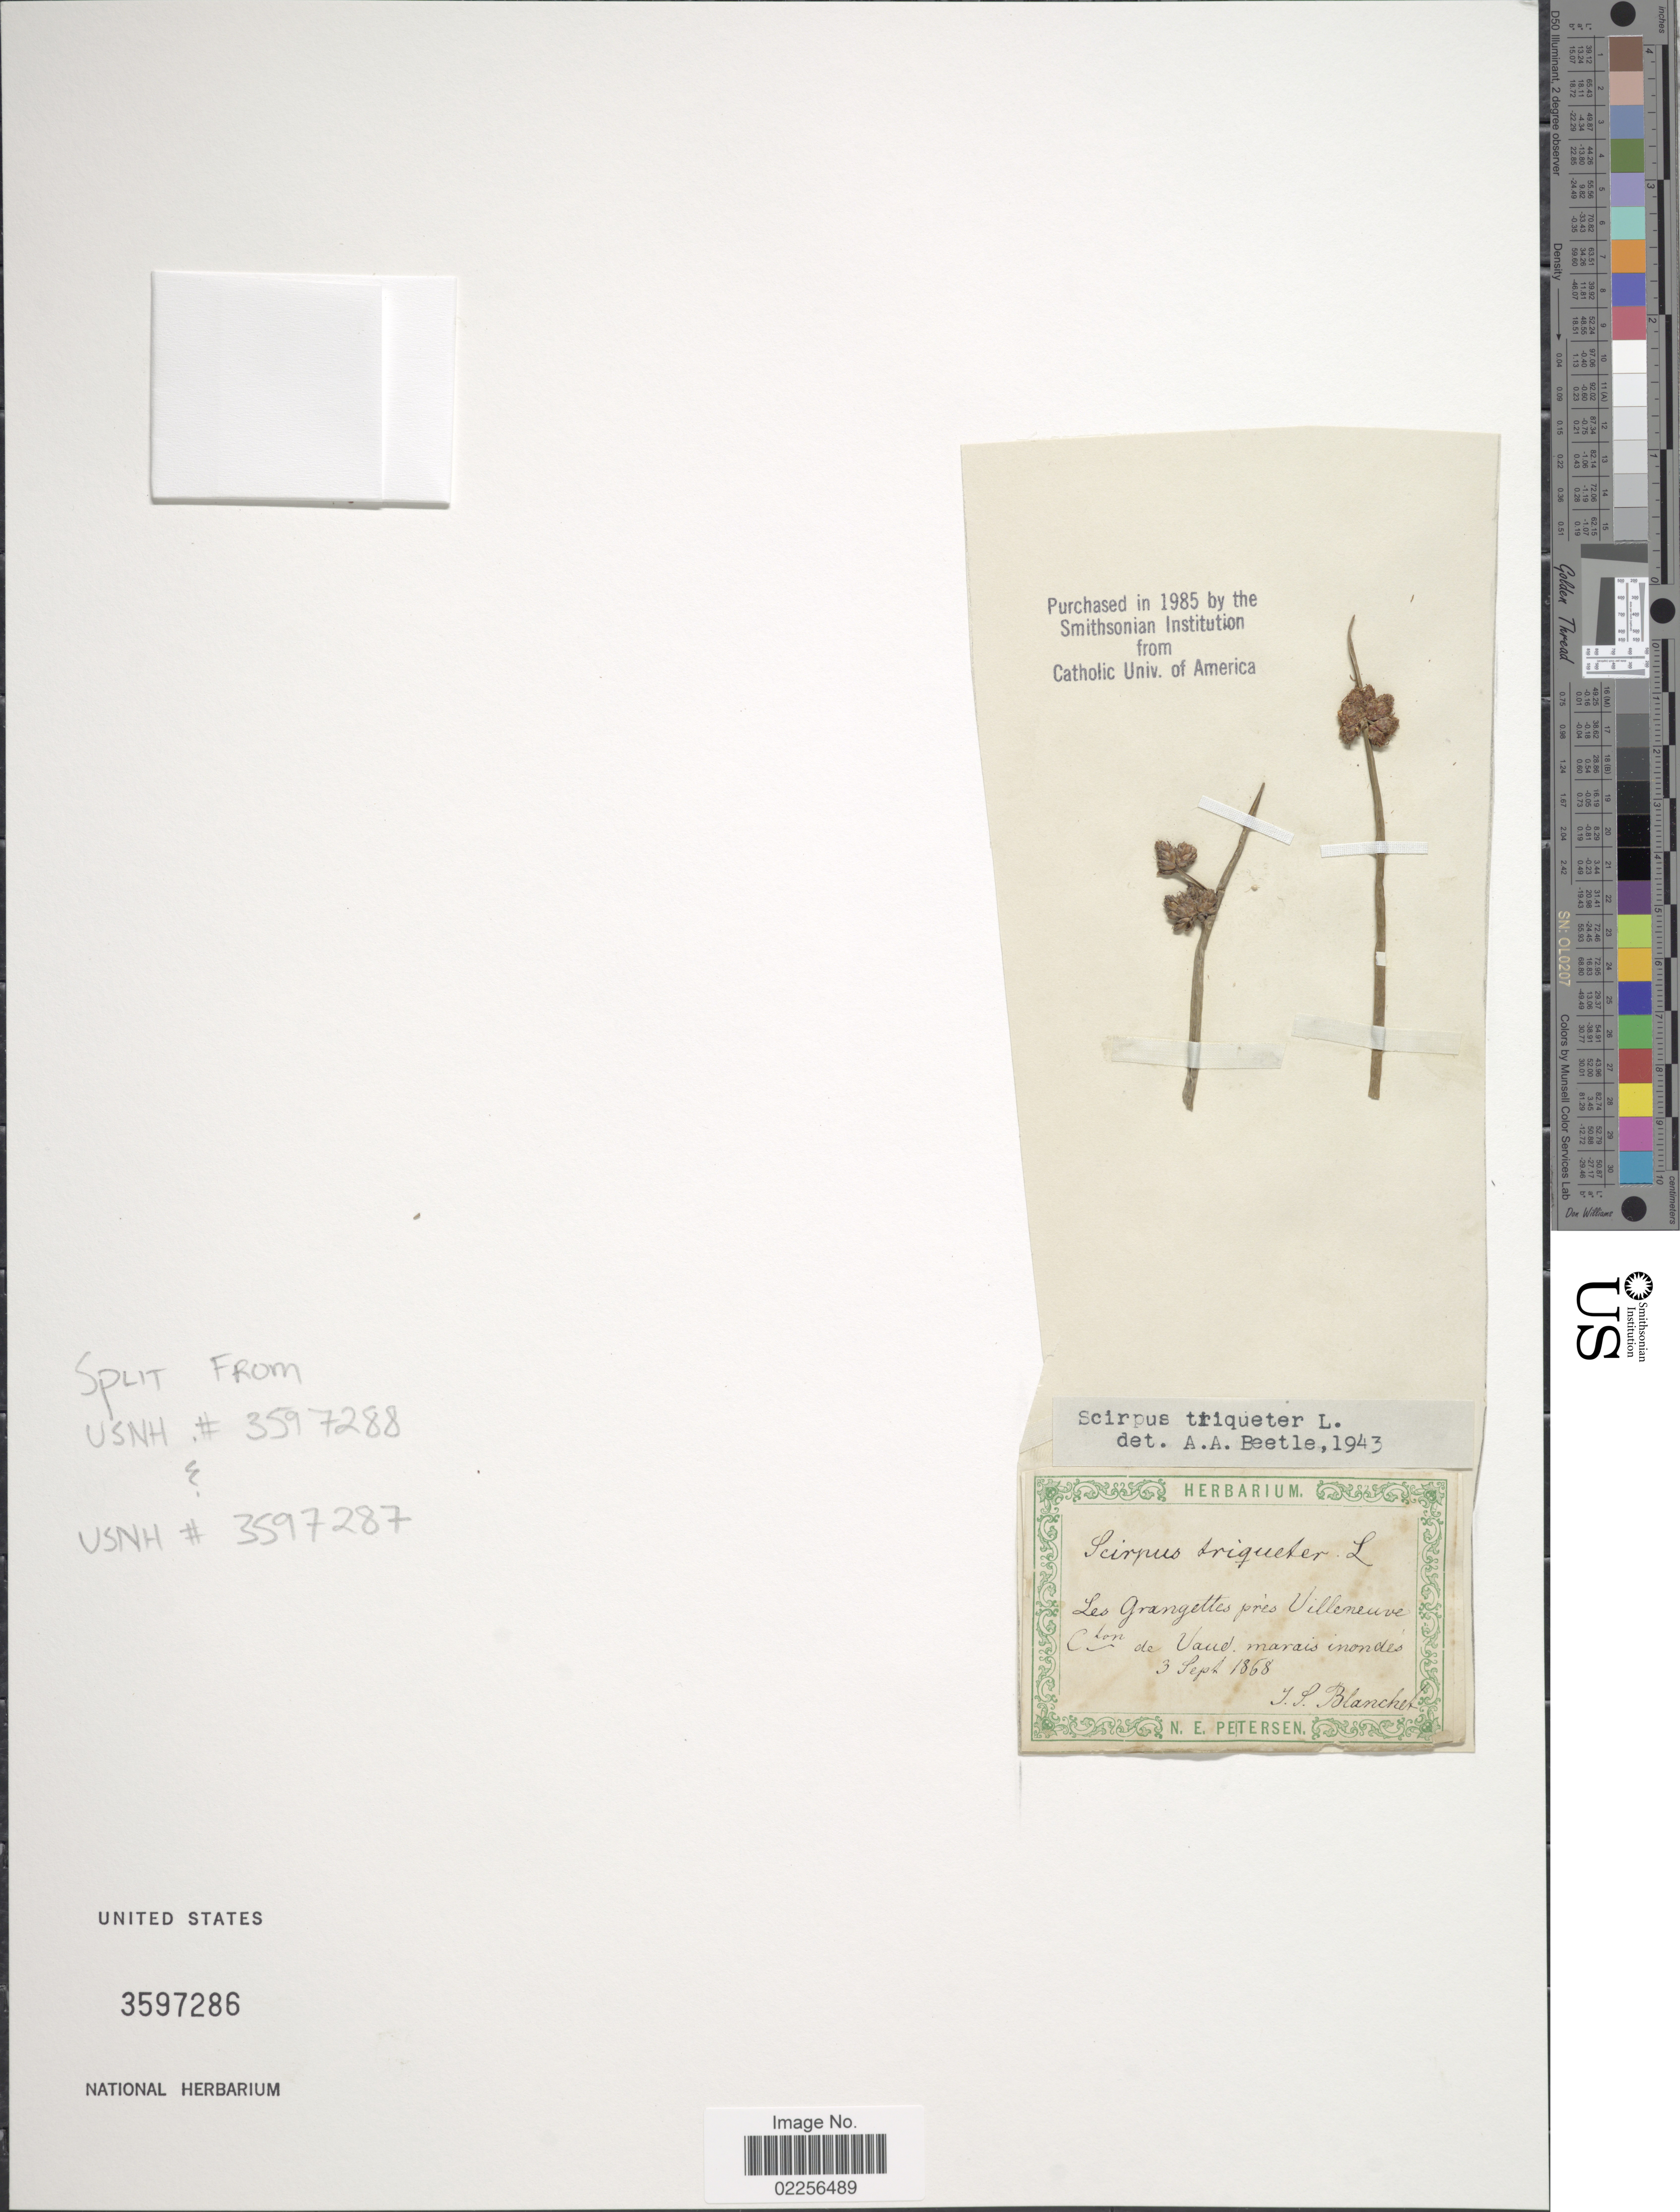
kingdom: Plantae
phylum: Tracheophyta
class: Liliopsida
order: Poales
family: Cyperaceae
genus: Schoenoplectus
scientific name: Schoenoplectus triqueter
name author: (L.) Palla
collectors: J. Blanchet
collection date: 1868-09-03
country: Switzerland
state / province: Vaud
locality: Pres Villeneuve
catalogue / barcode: US 3597286